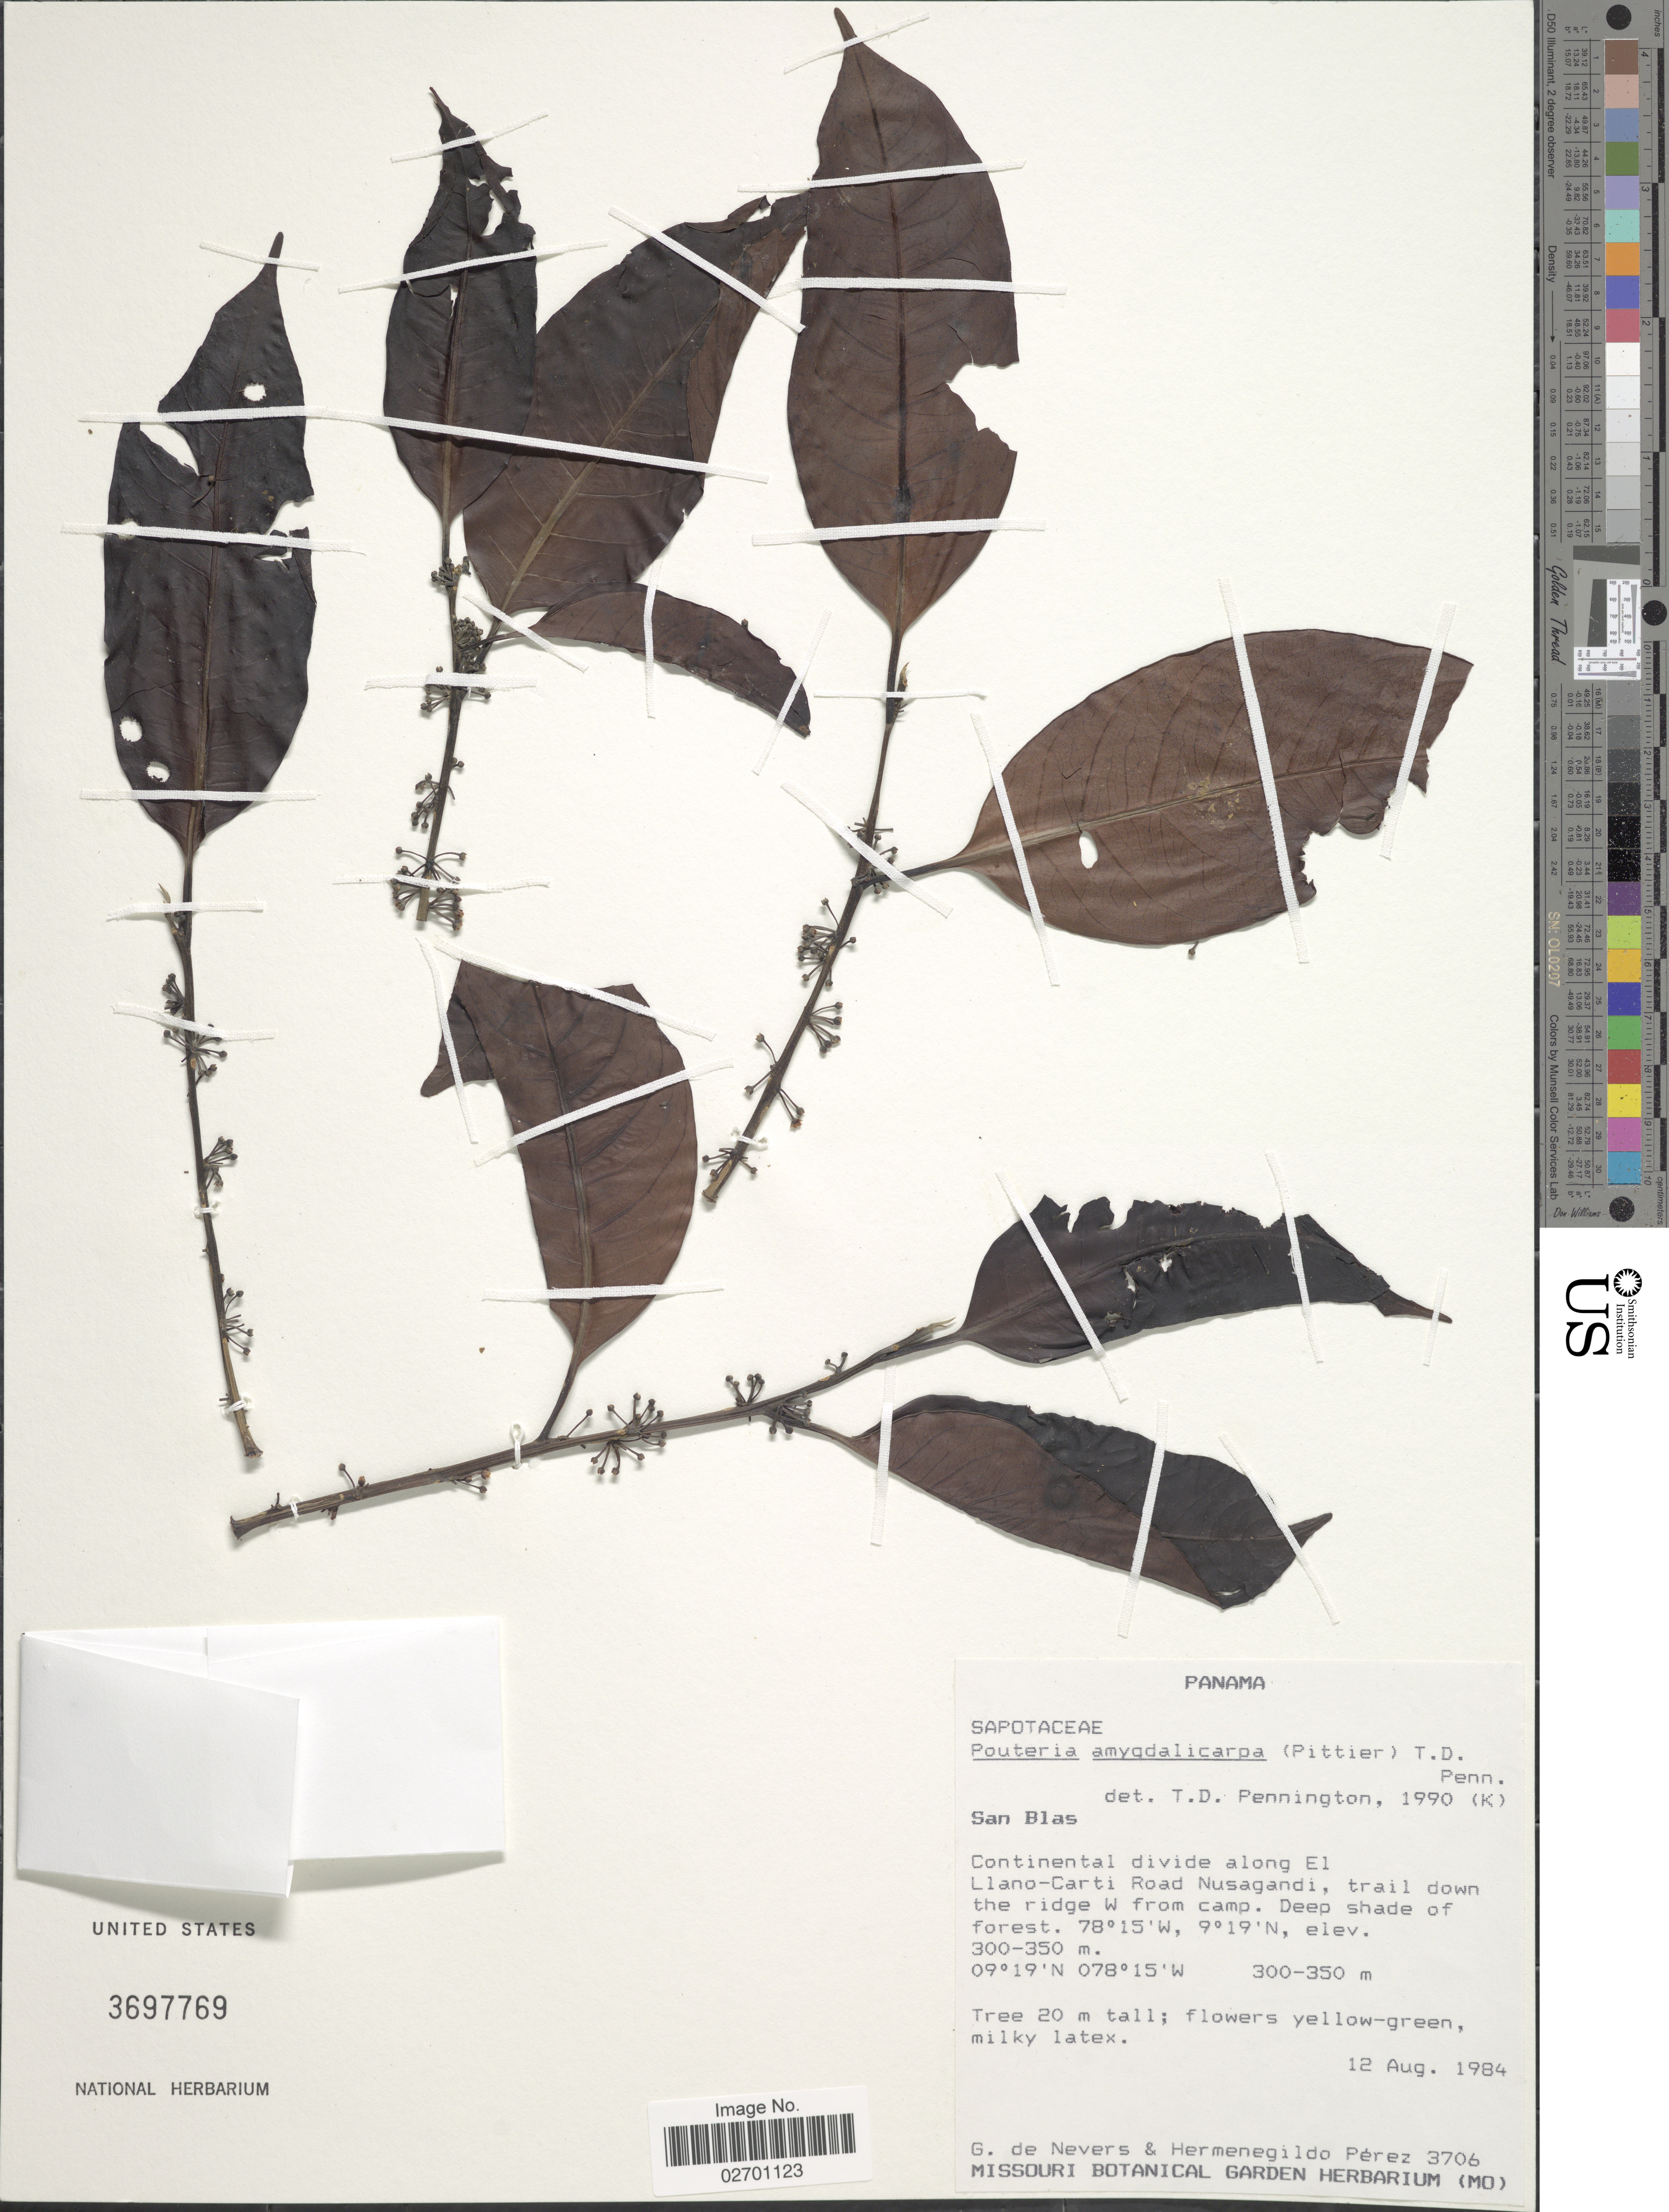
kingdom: Plantae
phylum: Tracheophyta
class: Magnoliopsida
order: Ericales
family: Sapotaceae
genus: Pouteria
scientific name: Pouteria amygdalicarpa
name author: (Pittier) T.D. Penn.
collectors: G. Nevers & H. Pérez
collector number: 3706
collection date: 1984-08-12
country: Panama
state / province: Kuna Yala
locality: San Blas. Continental divide along El Llano-Carti Road Nusagandi, trail down the ridge W from camp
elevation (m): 300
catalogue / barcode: US 3697769